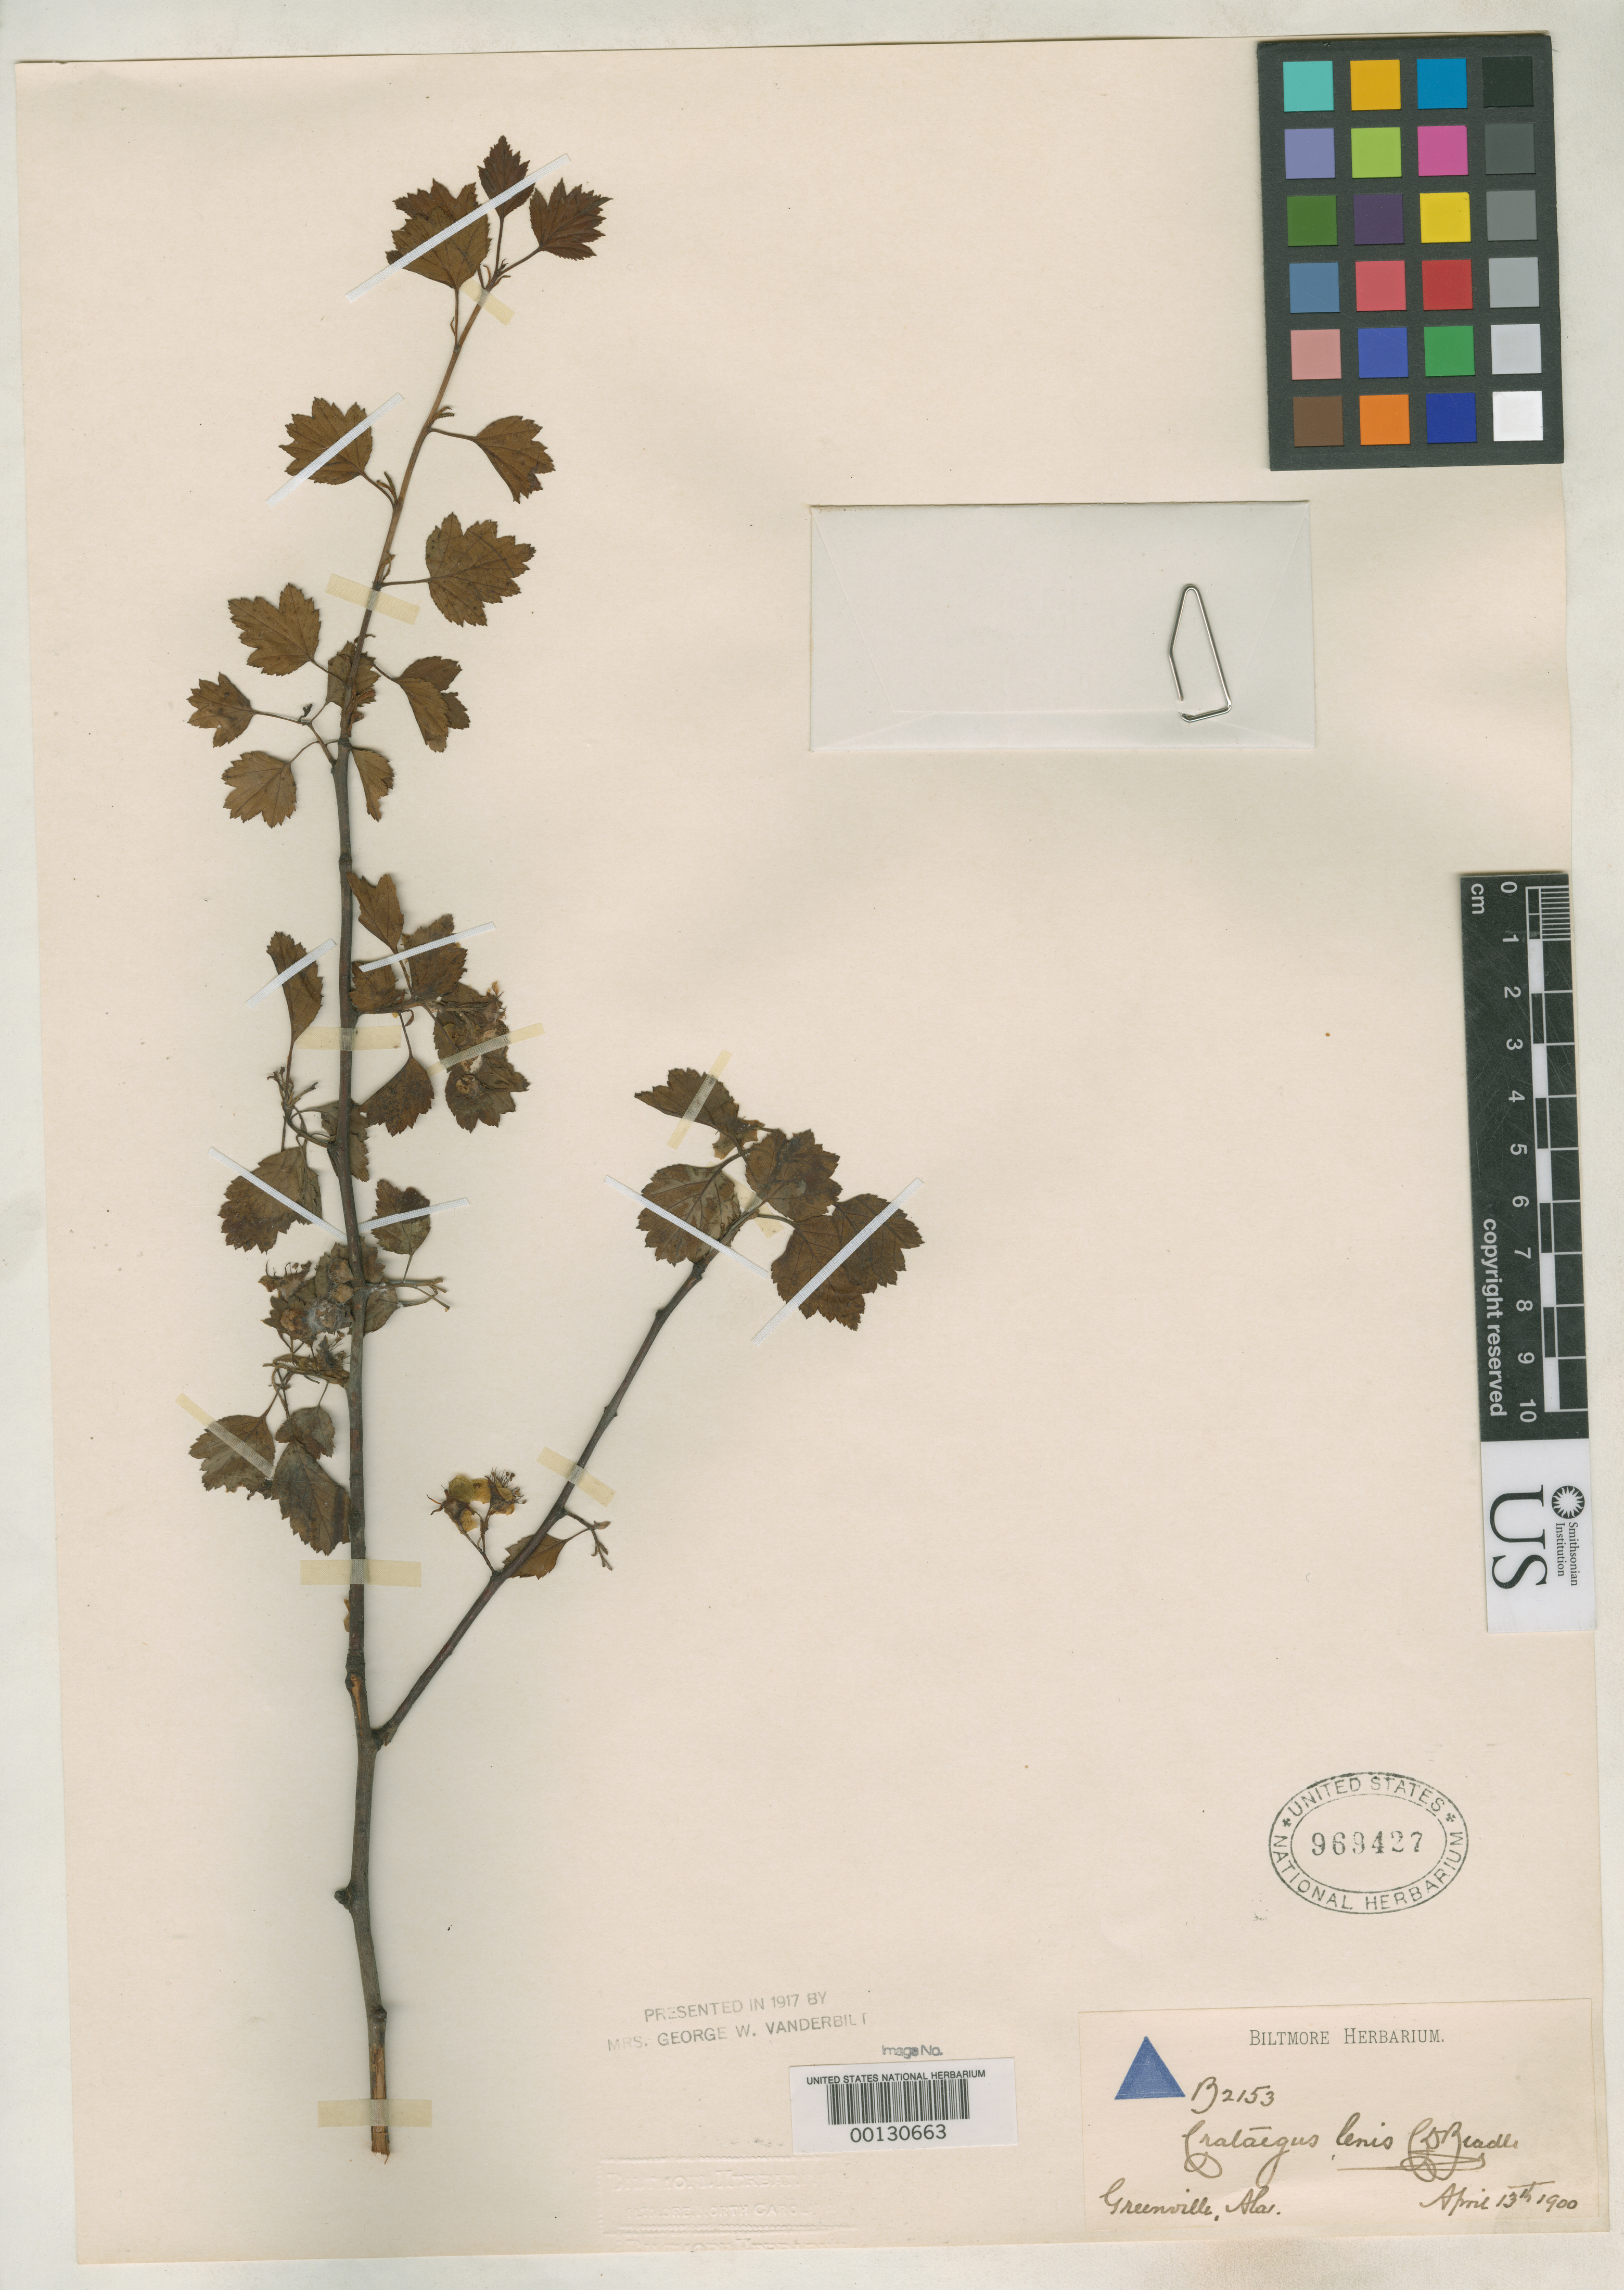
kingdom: Plantae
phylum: Tracheophyta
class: Magnoliopsida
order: Rosales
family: Rosaceae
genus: Crataegus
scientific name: Crataegus lenis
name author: Beadle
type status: Syntype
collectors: ex herb. Biltmore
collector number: B 2153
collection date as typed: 13 Apr 1900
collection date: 1900-04-13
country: United States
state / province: Alabama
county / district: Buer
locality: Greenville.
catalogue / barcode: US 969427